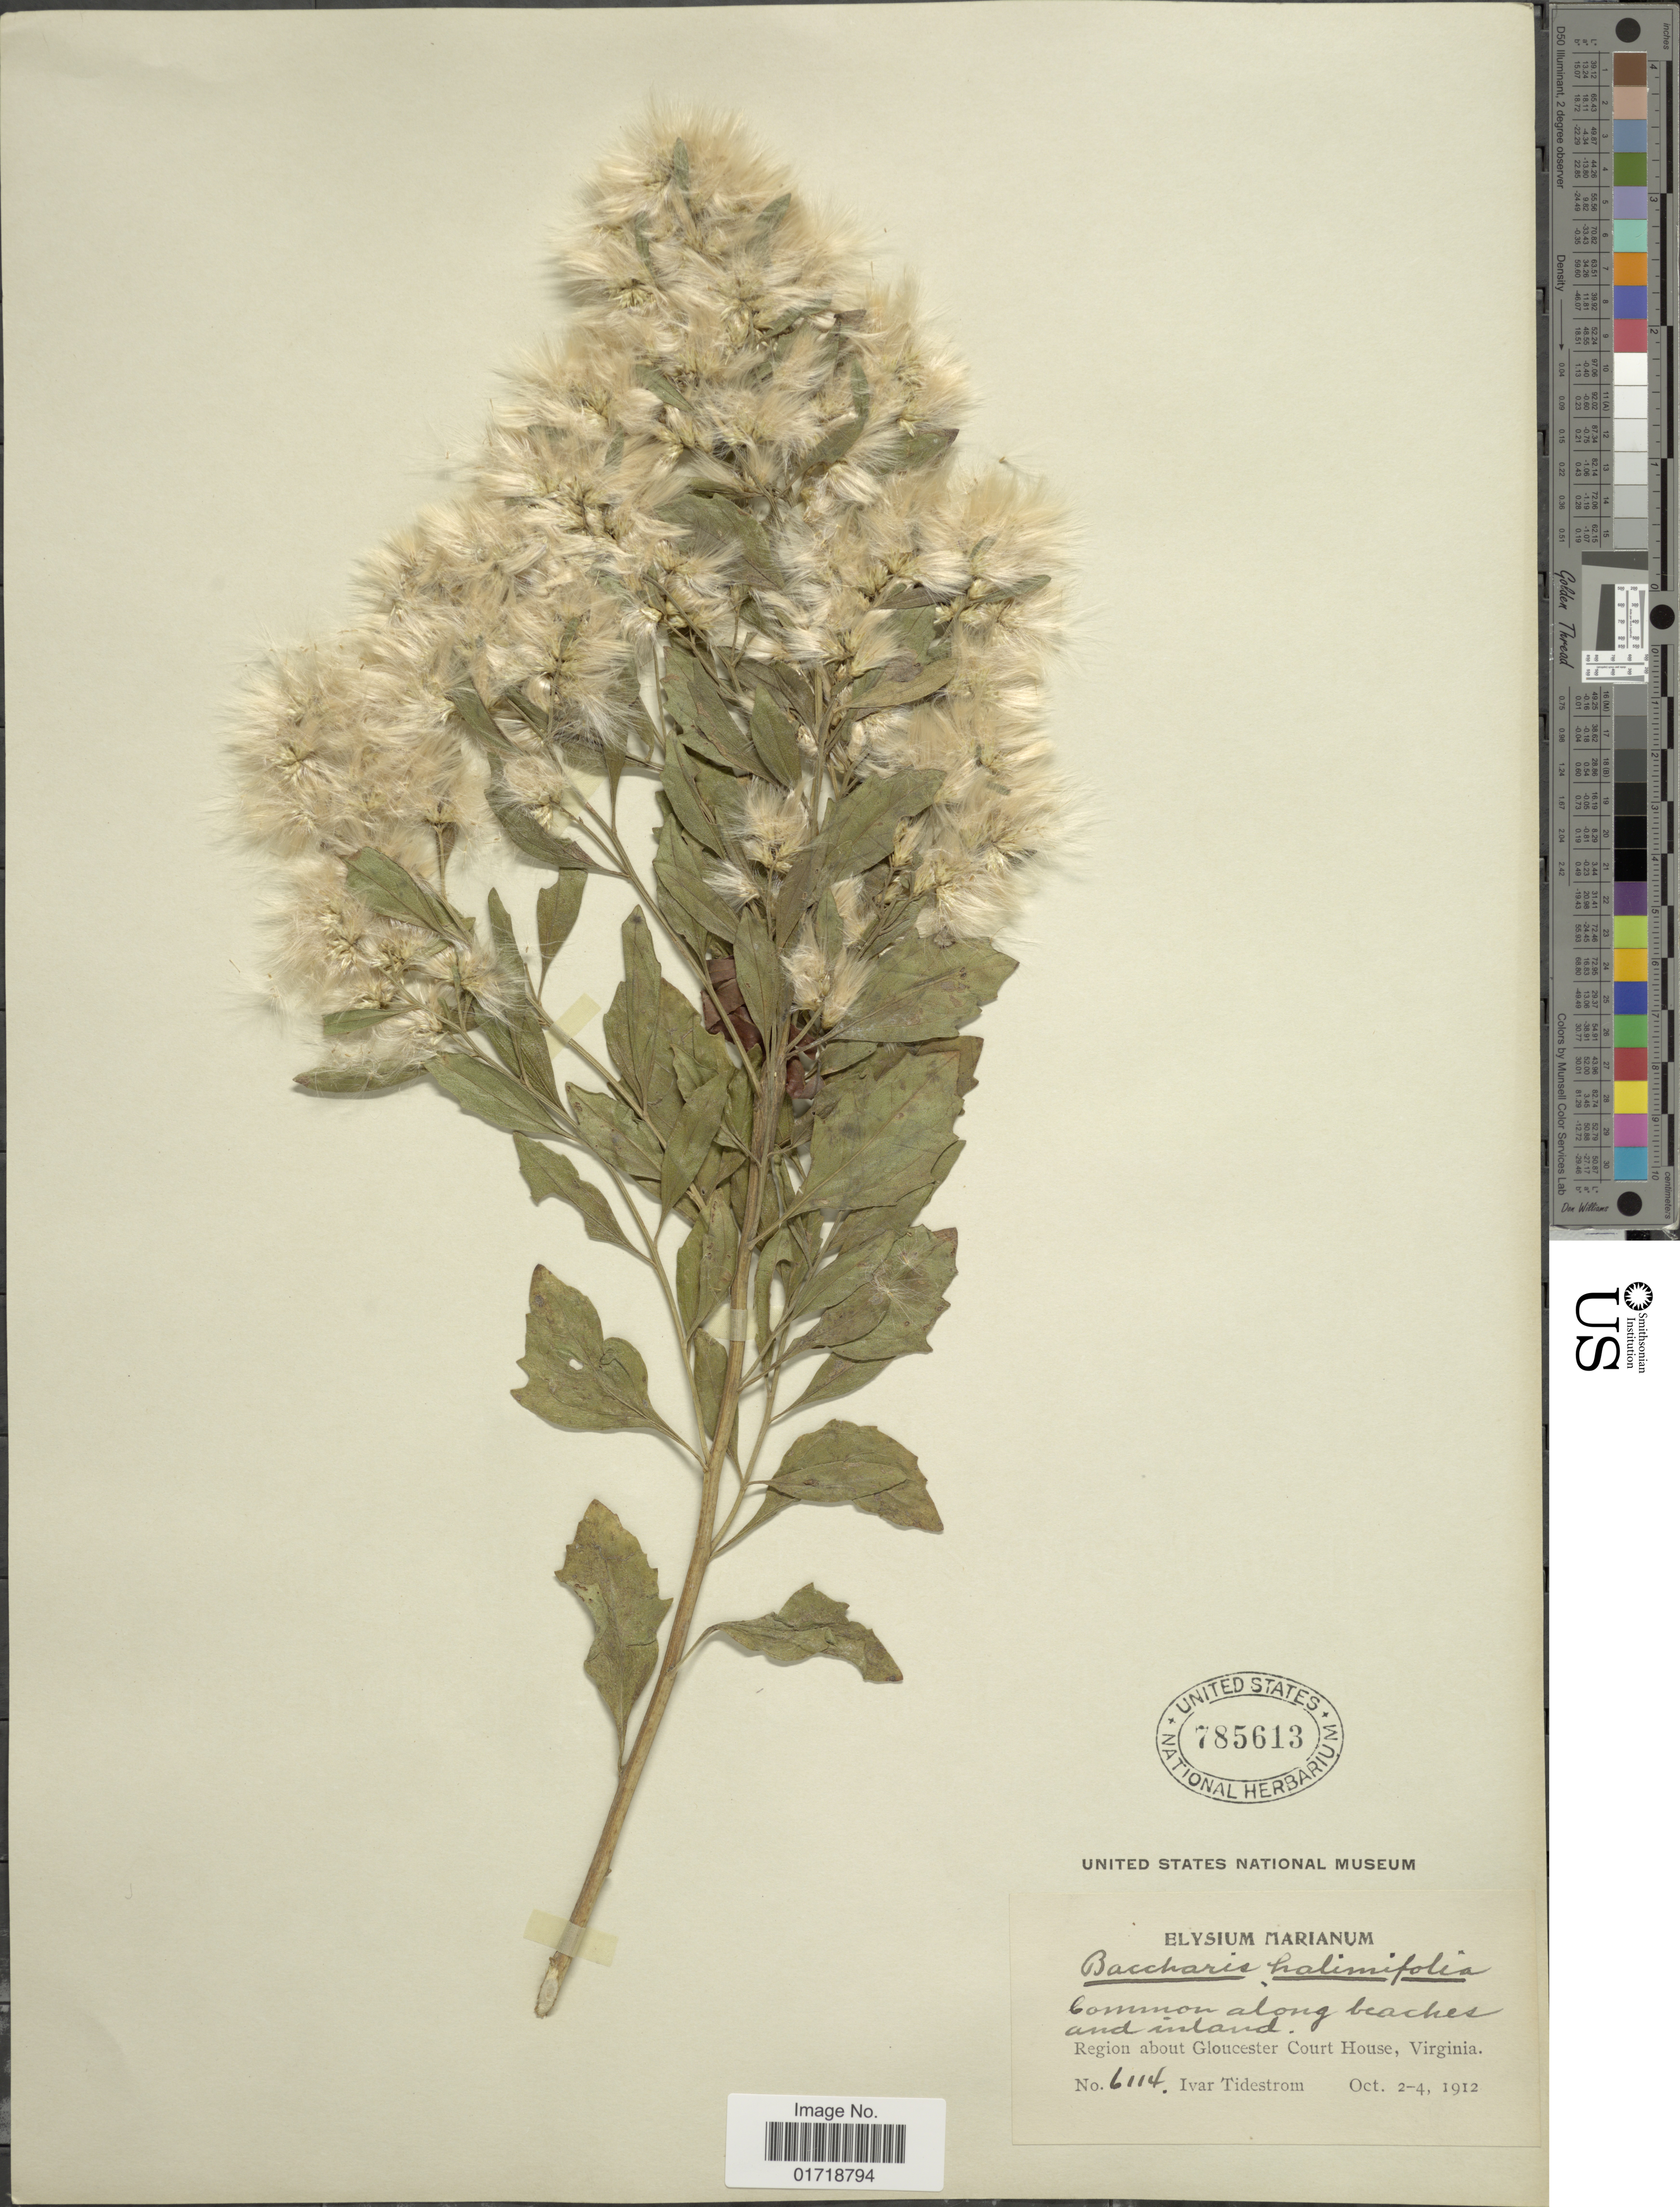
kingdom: Plantae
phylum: Tracheophyta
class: Magnoliopsida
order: Asterales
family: Asteraceae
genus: Baccharis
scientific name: Baccharis halimifolia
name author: L.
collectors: I. F. Tidestrom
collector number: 6114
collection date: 1912-10-02/1912-10-04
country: United States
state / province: Virginia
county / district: Gloucester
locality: Common along beaches and inland, Region about Gloucester Court House.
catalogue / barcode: US 785613